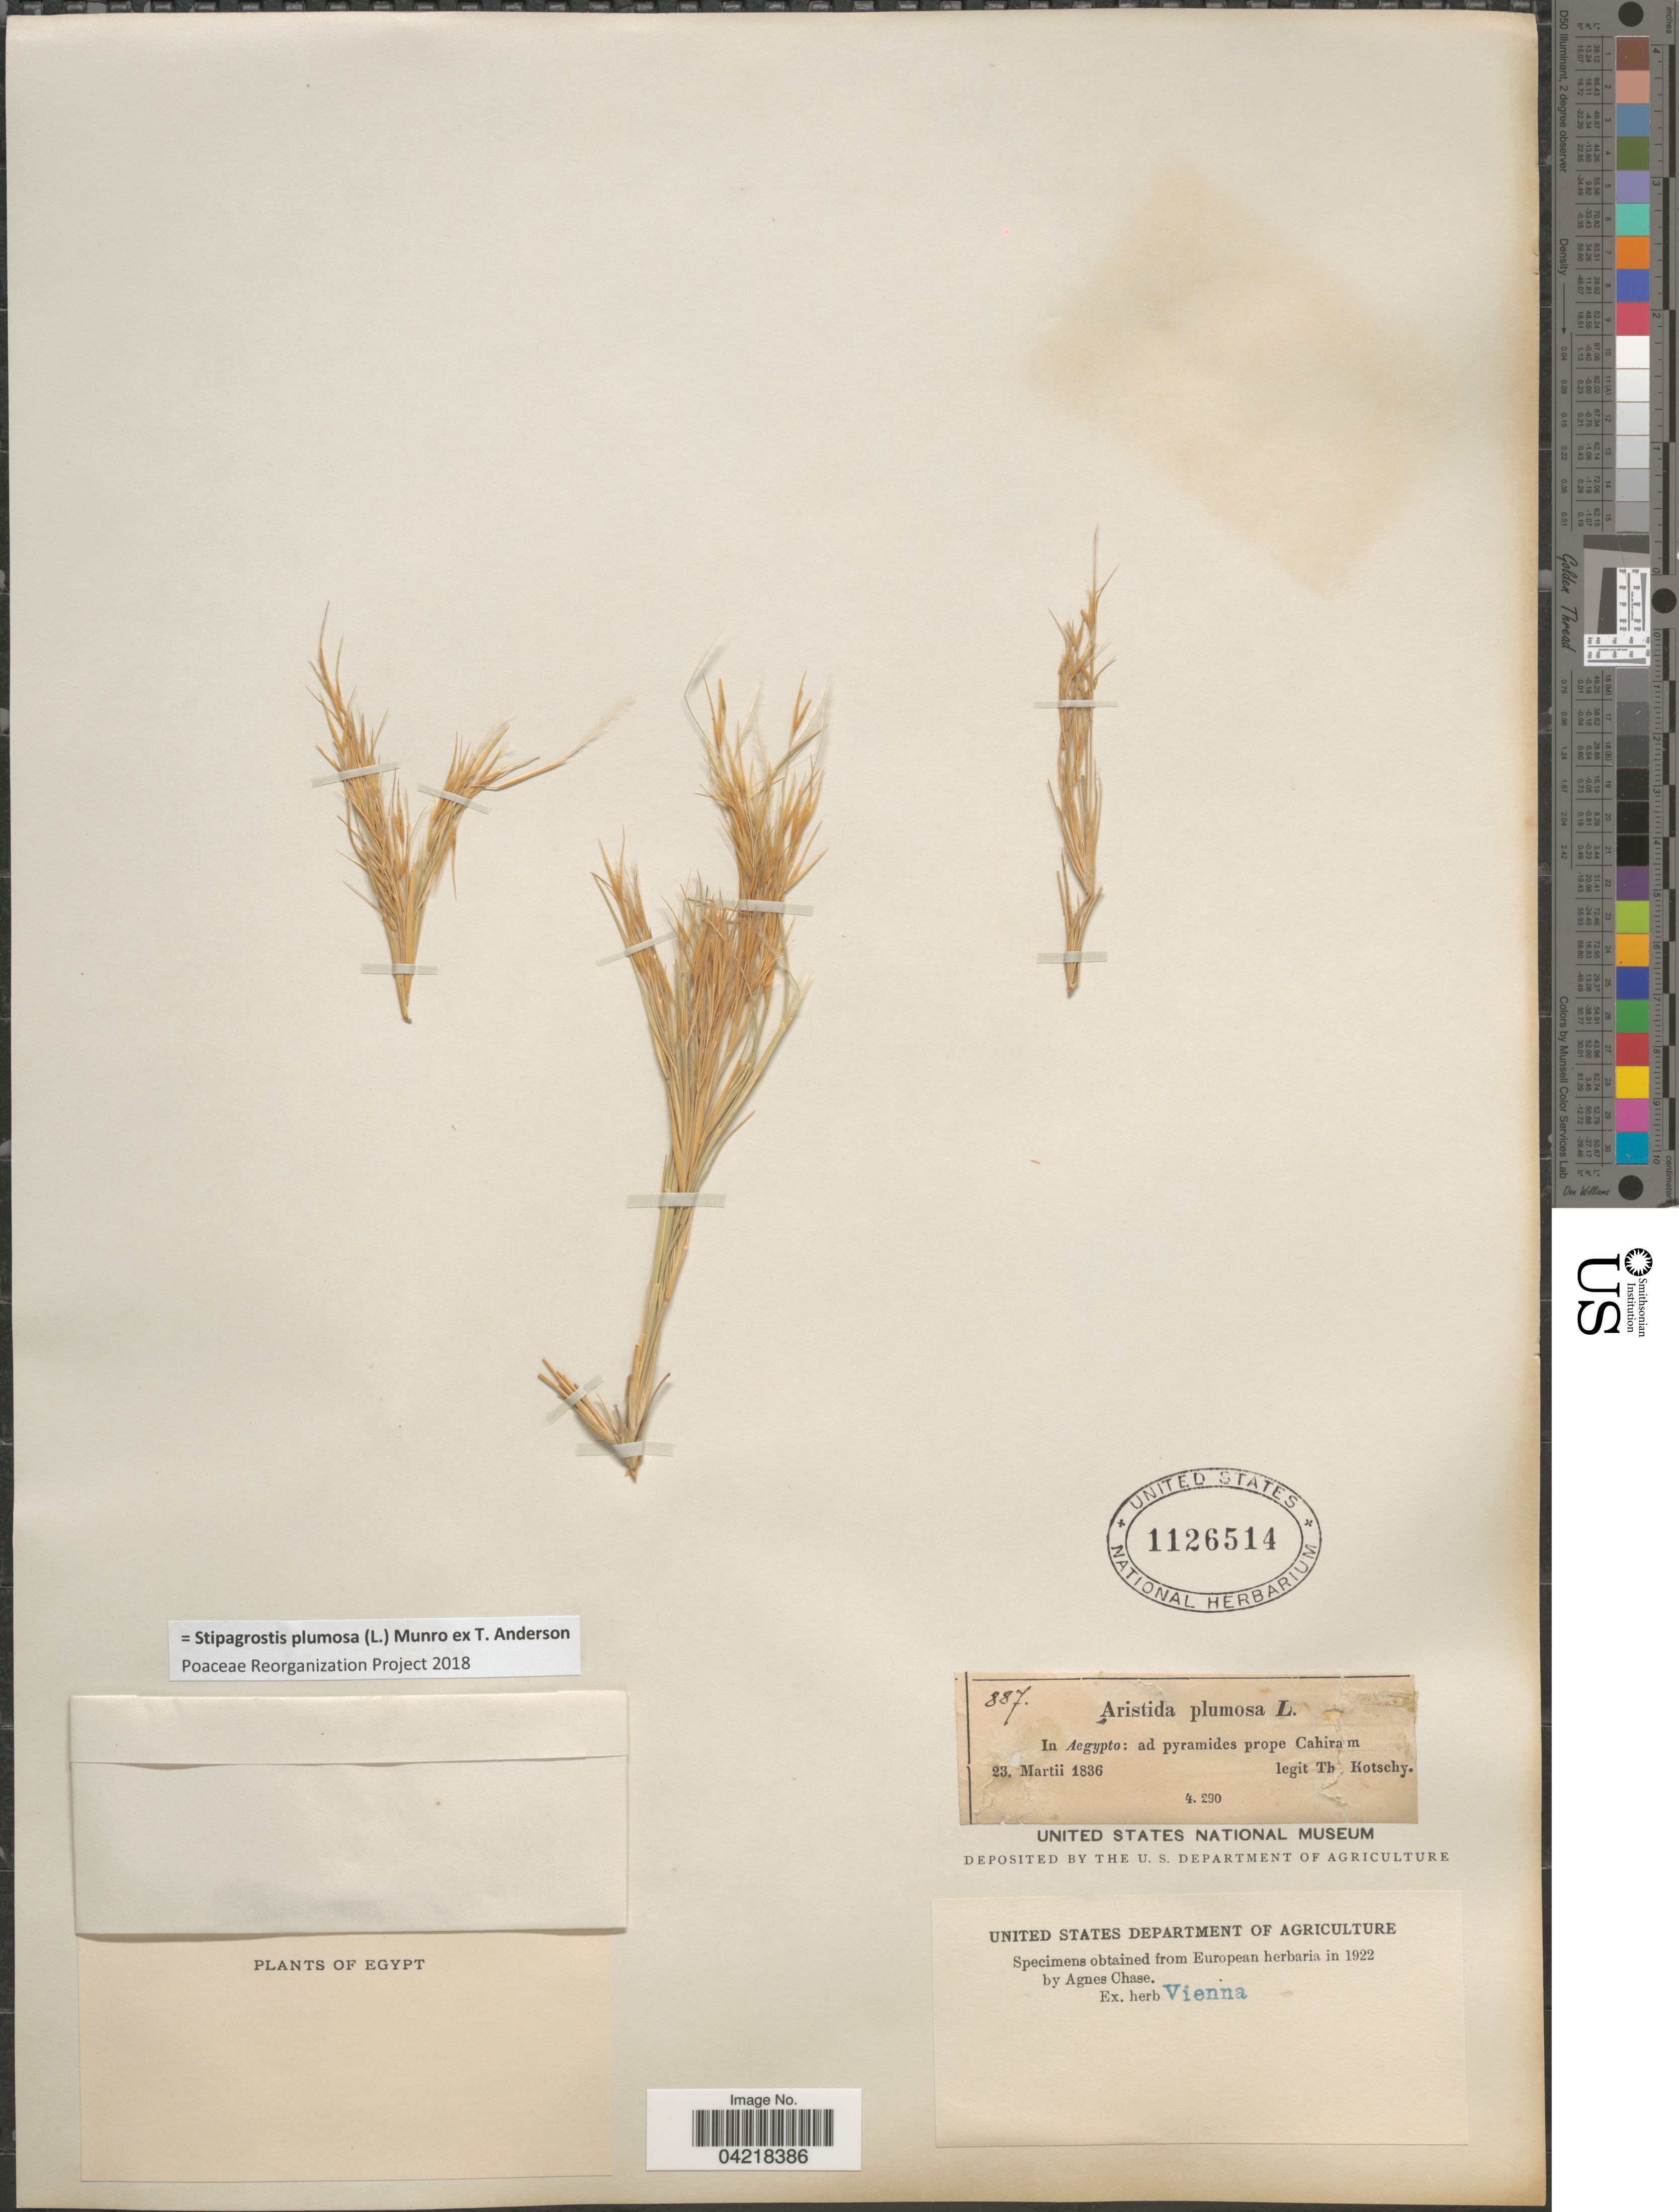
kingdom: Plantae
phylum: Tracheophyta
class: Liliopsida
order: Poales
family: Poaceae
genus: Stipagrostis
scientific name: Stipagrostis plumosa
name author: (L.) Munro ex T. Anderson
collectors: K. G. Kotschy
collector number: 887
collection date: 1836-03-23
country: Egypt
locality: In Aegypto: ad pyramides prope Cahiram.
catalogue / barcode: US 1126514